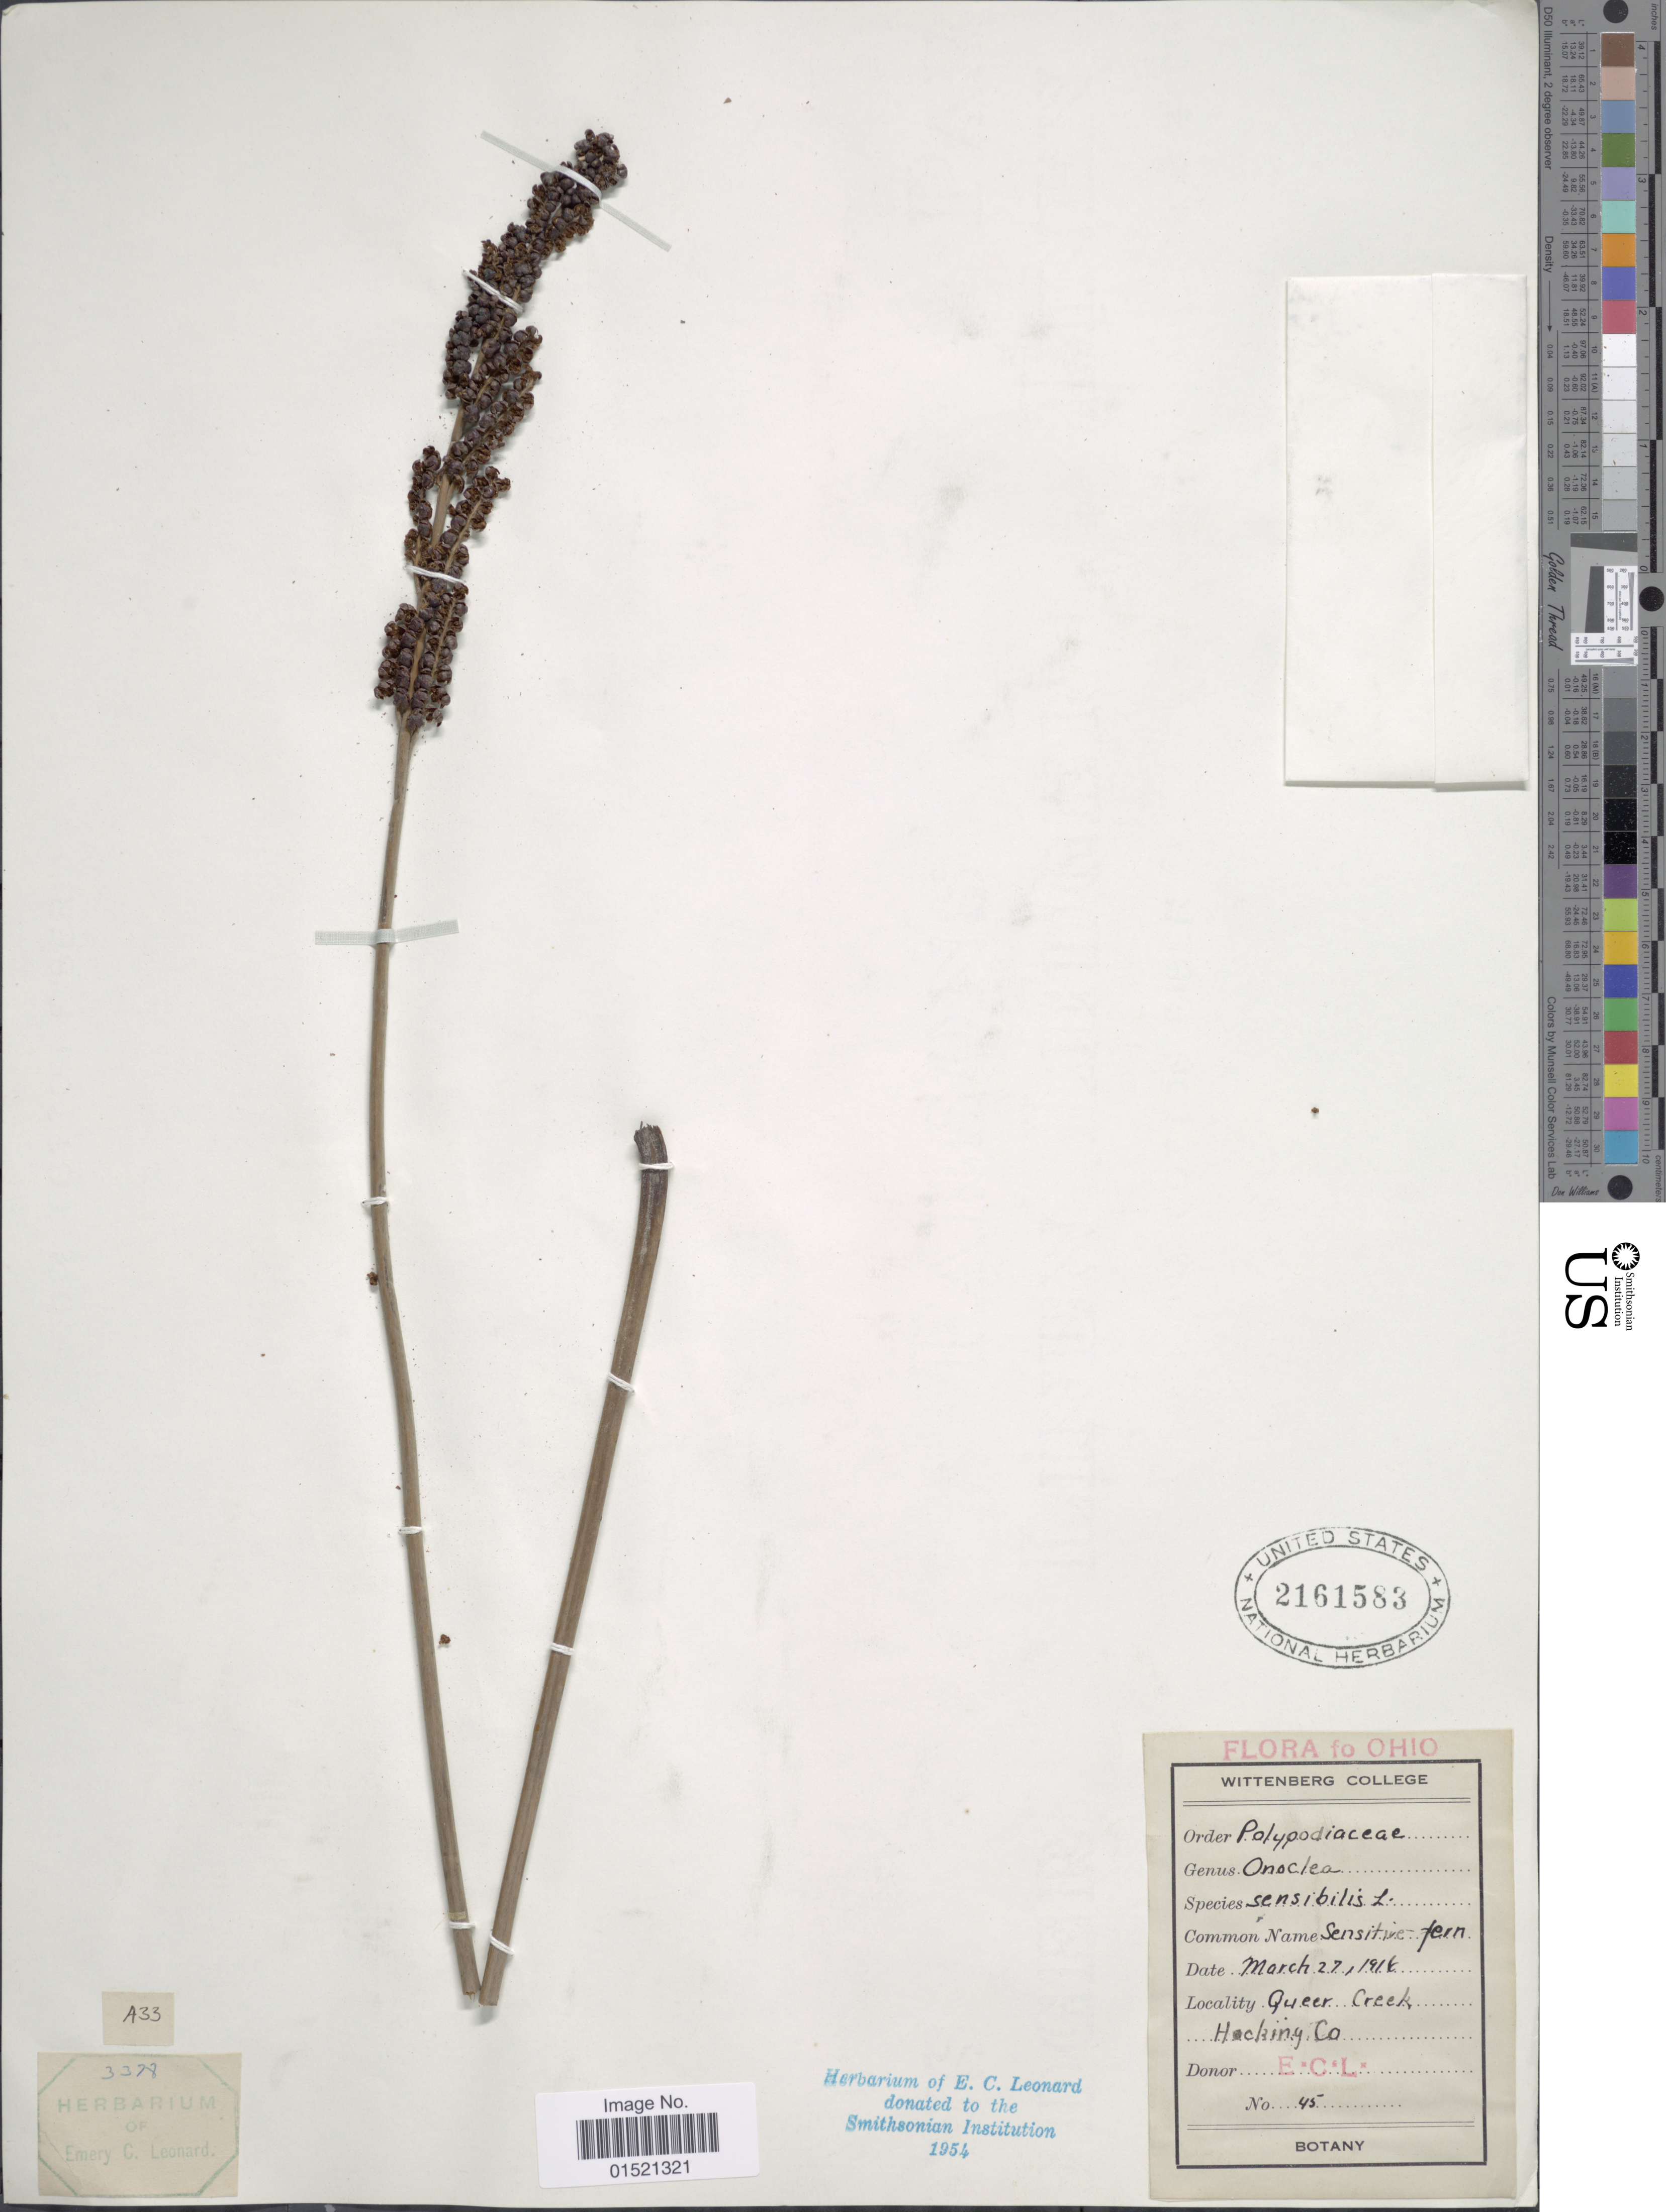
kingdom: Plantae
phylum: Tracheophyta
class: Polypodiopsida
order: Polypodiales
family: Onocleaceae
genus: Onoclea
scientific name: Onoclea sensibilis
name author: L.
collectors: E. C. Leonard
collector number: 45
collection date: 1914-03-27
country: United States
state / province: Ohio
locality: Queer Creek, Hacking Co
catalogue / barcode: US 2161583